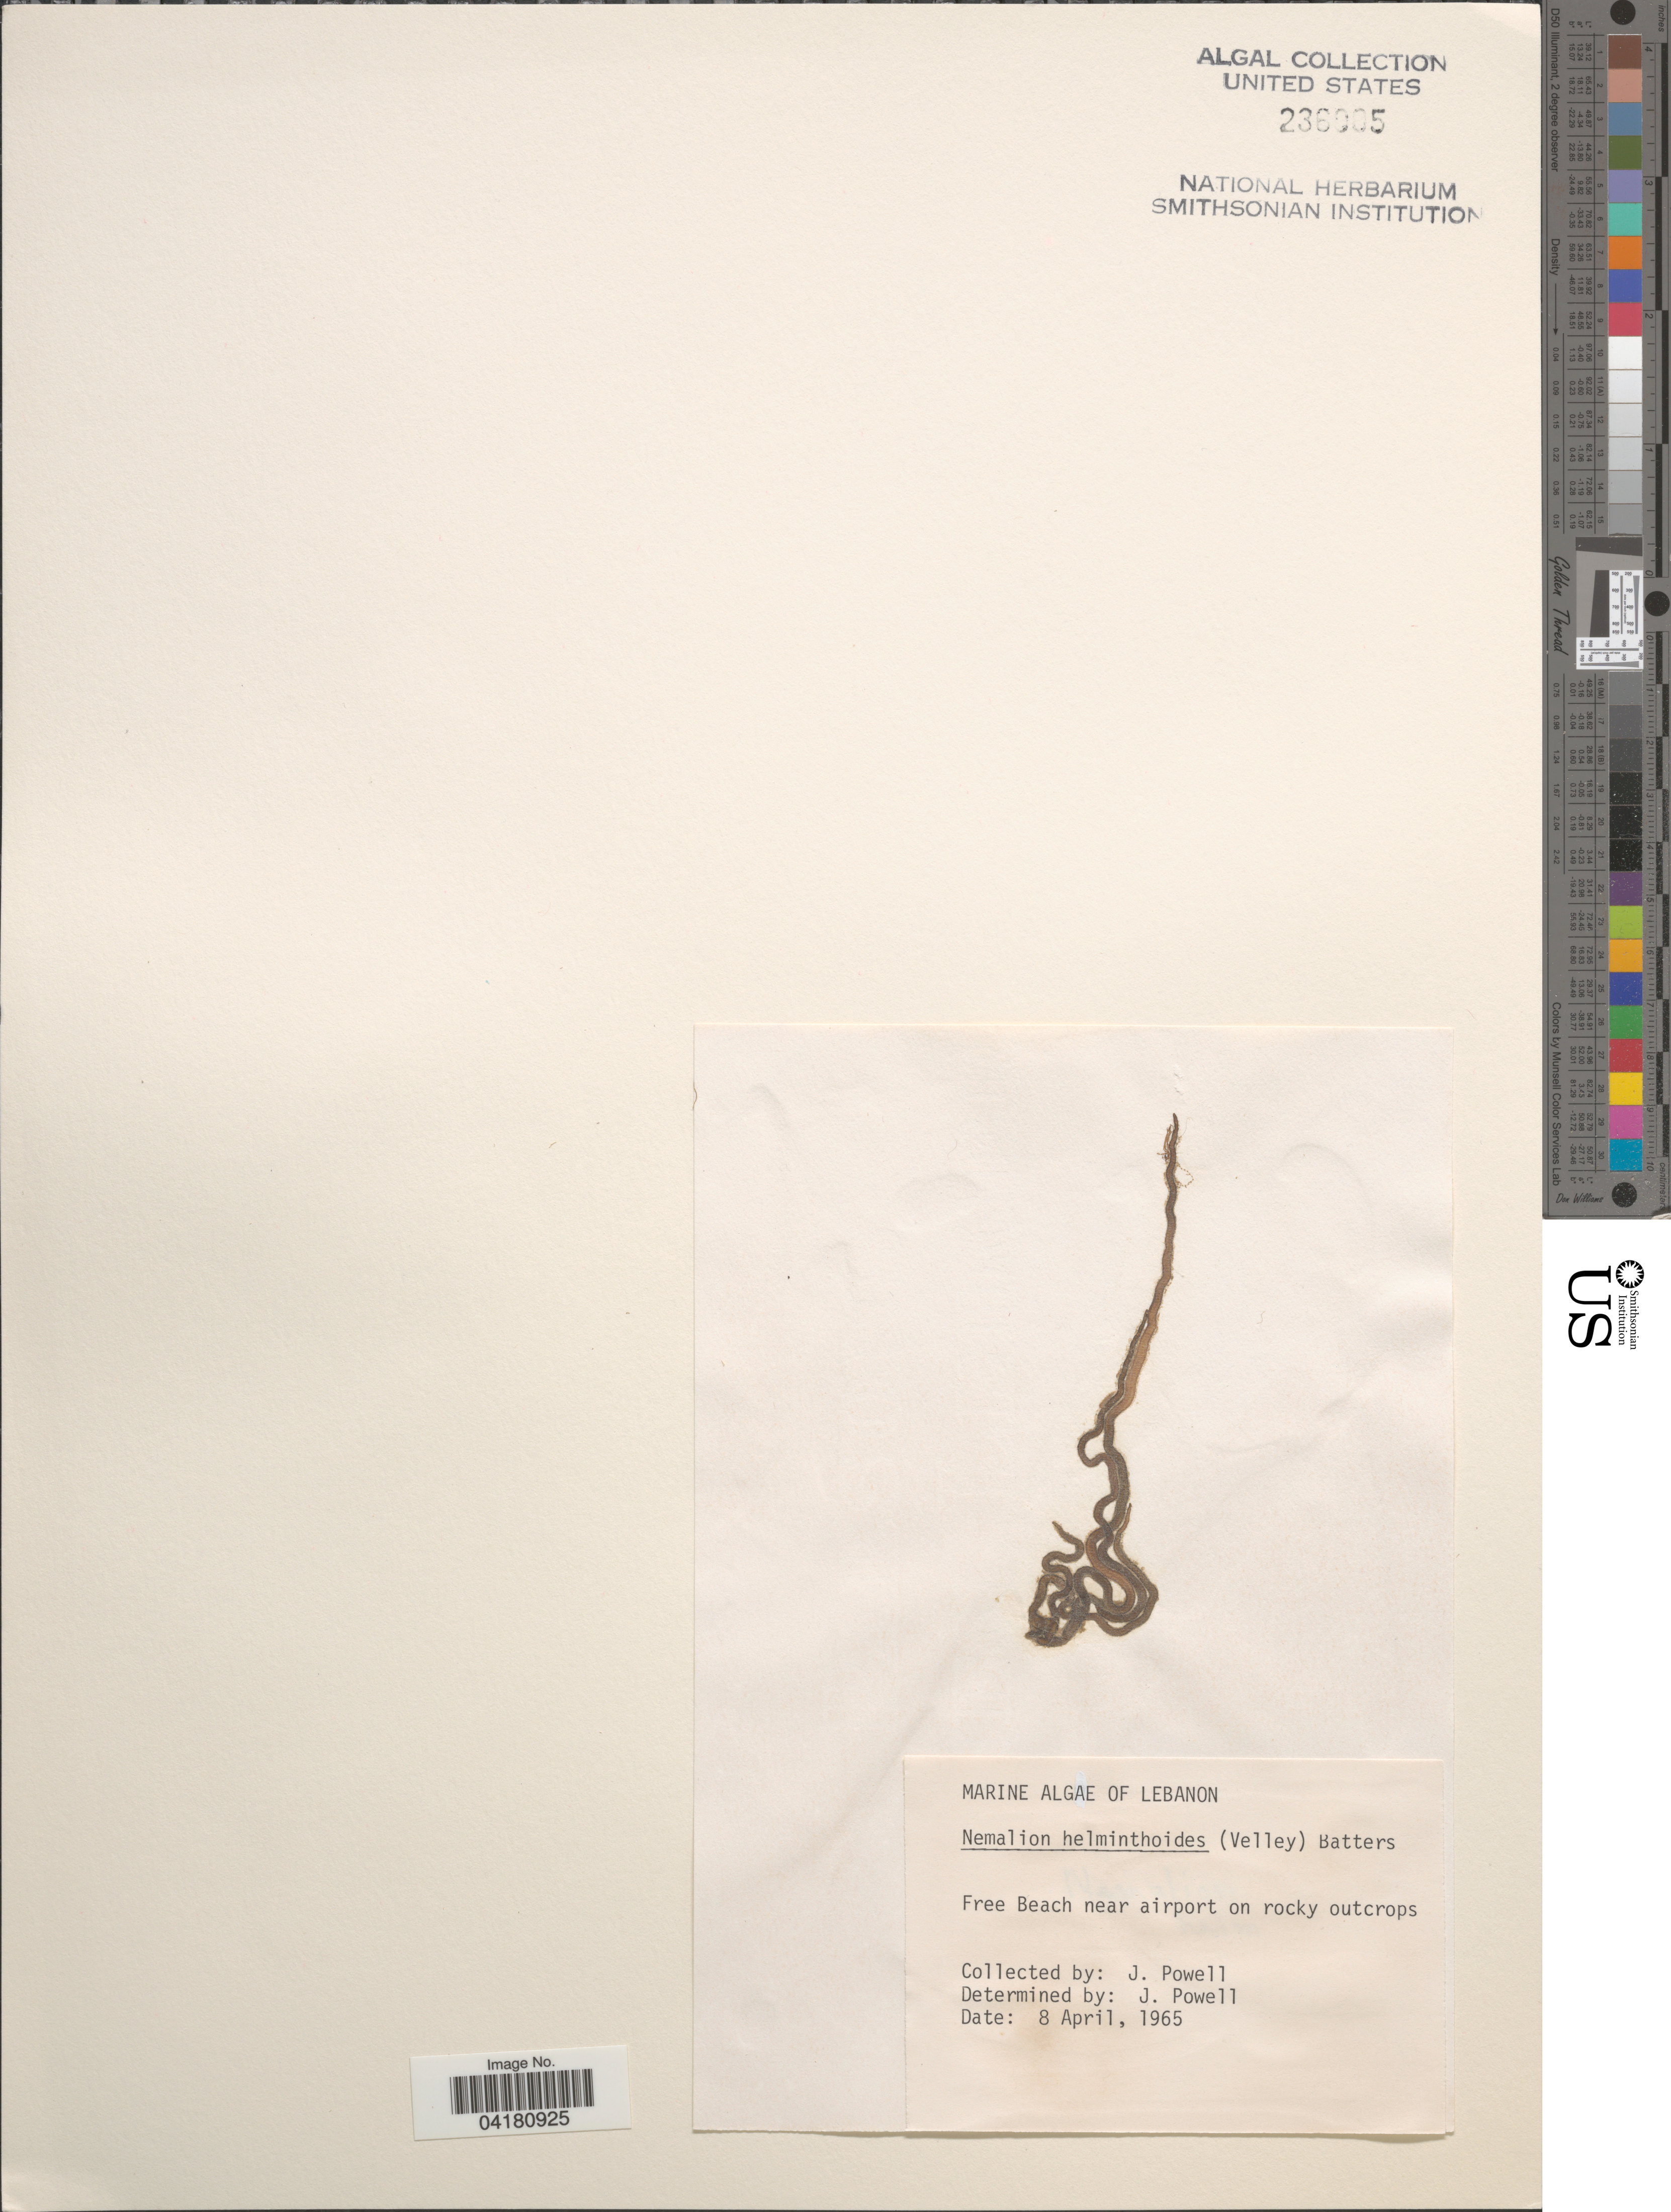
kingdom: Plantae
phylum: Rhodophyta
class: Florideophyceae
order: Nemaliales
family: Nemaliaceae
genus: Nemalion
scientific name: Nemalion multifidum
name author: (Lyngb.) Chauvin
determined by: Algae name updating Project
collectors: J. Powell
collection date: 1965-04-08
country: Lebanon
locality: Free Beach near airport on rocky outcrops.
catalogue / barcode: US 236005